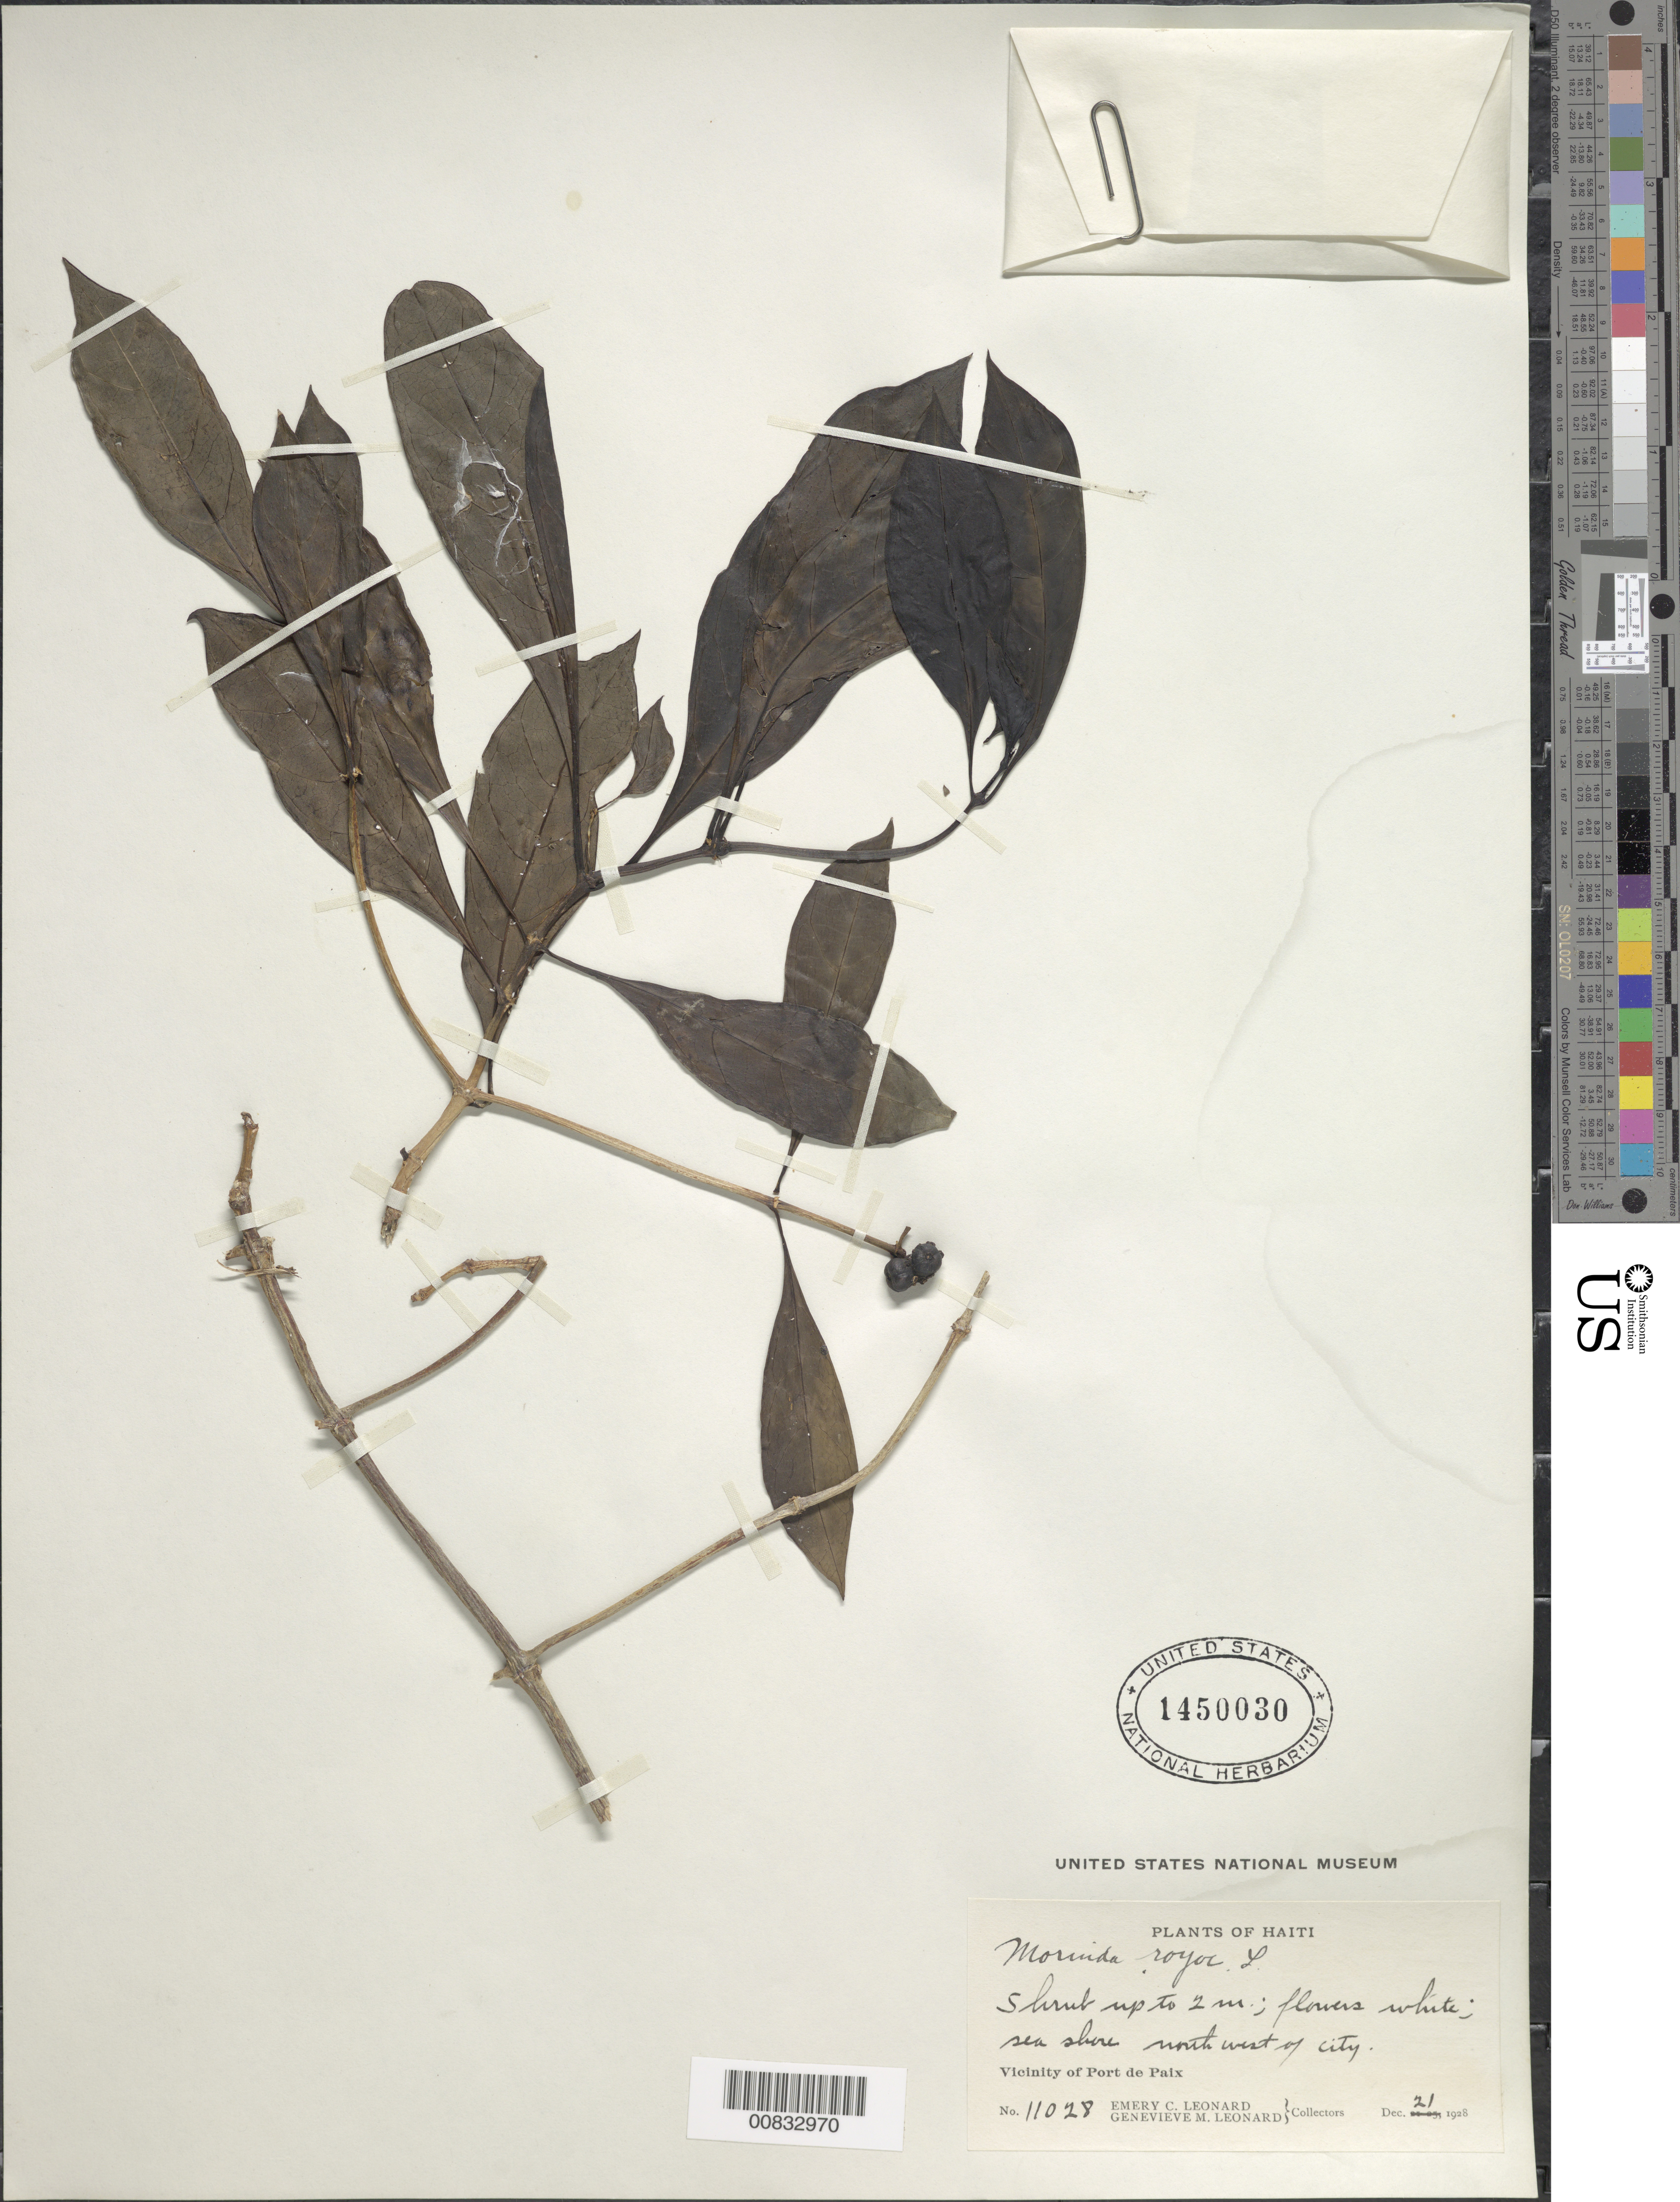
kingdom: Plantae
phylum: Tracheophyta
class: Magnoliopsida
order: Gentianales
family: Rubiaceae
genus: Morinda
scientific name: Morinda royoc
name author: L.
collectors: E. C. Leonard & G. M. Leonard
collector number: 11028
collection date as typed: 21 Dec 1928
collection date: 1928-12-21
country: Haiti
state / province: Ouest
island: Hispaniola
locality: Vicinity of Port au Prince, NW of city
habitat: Sea shore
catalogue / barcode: US 1450030